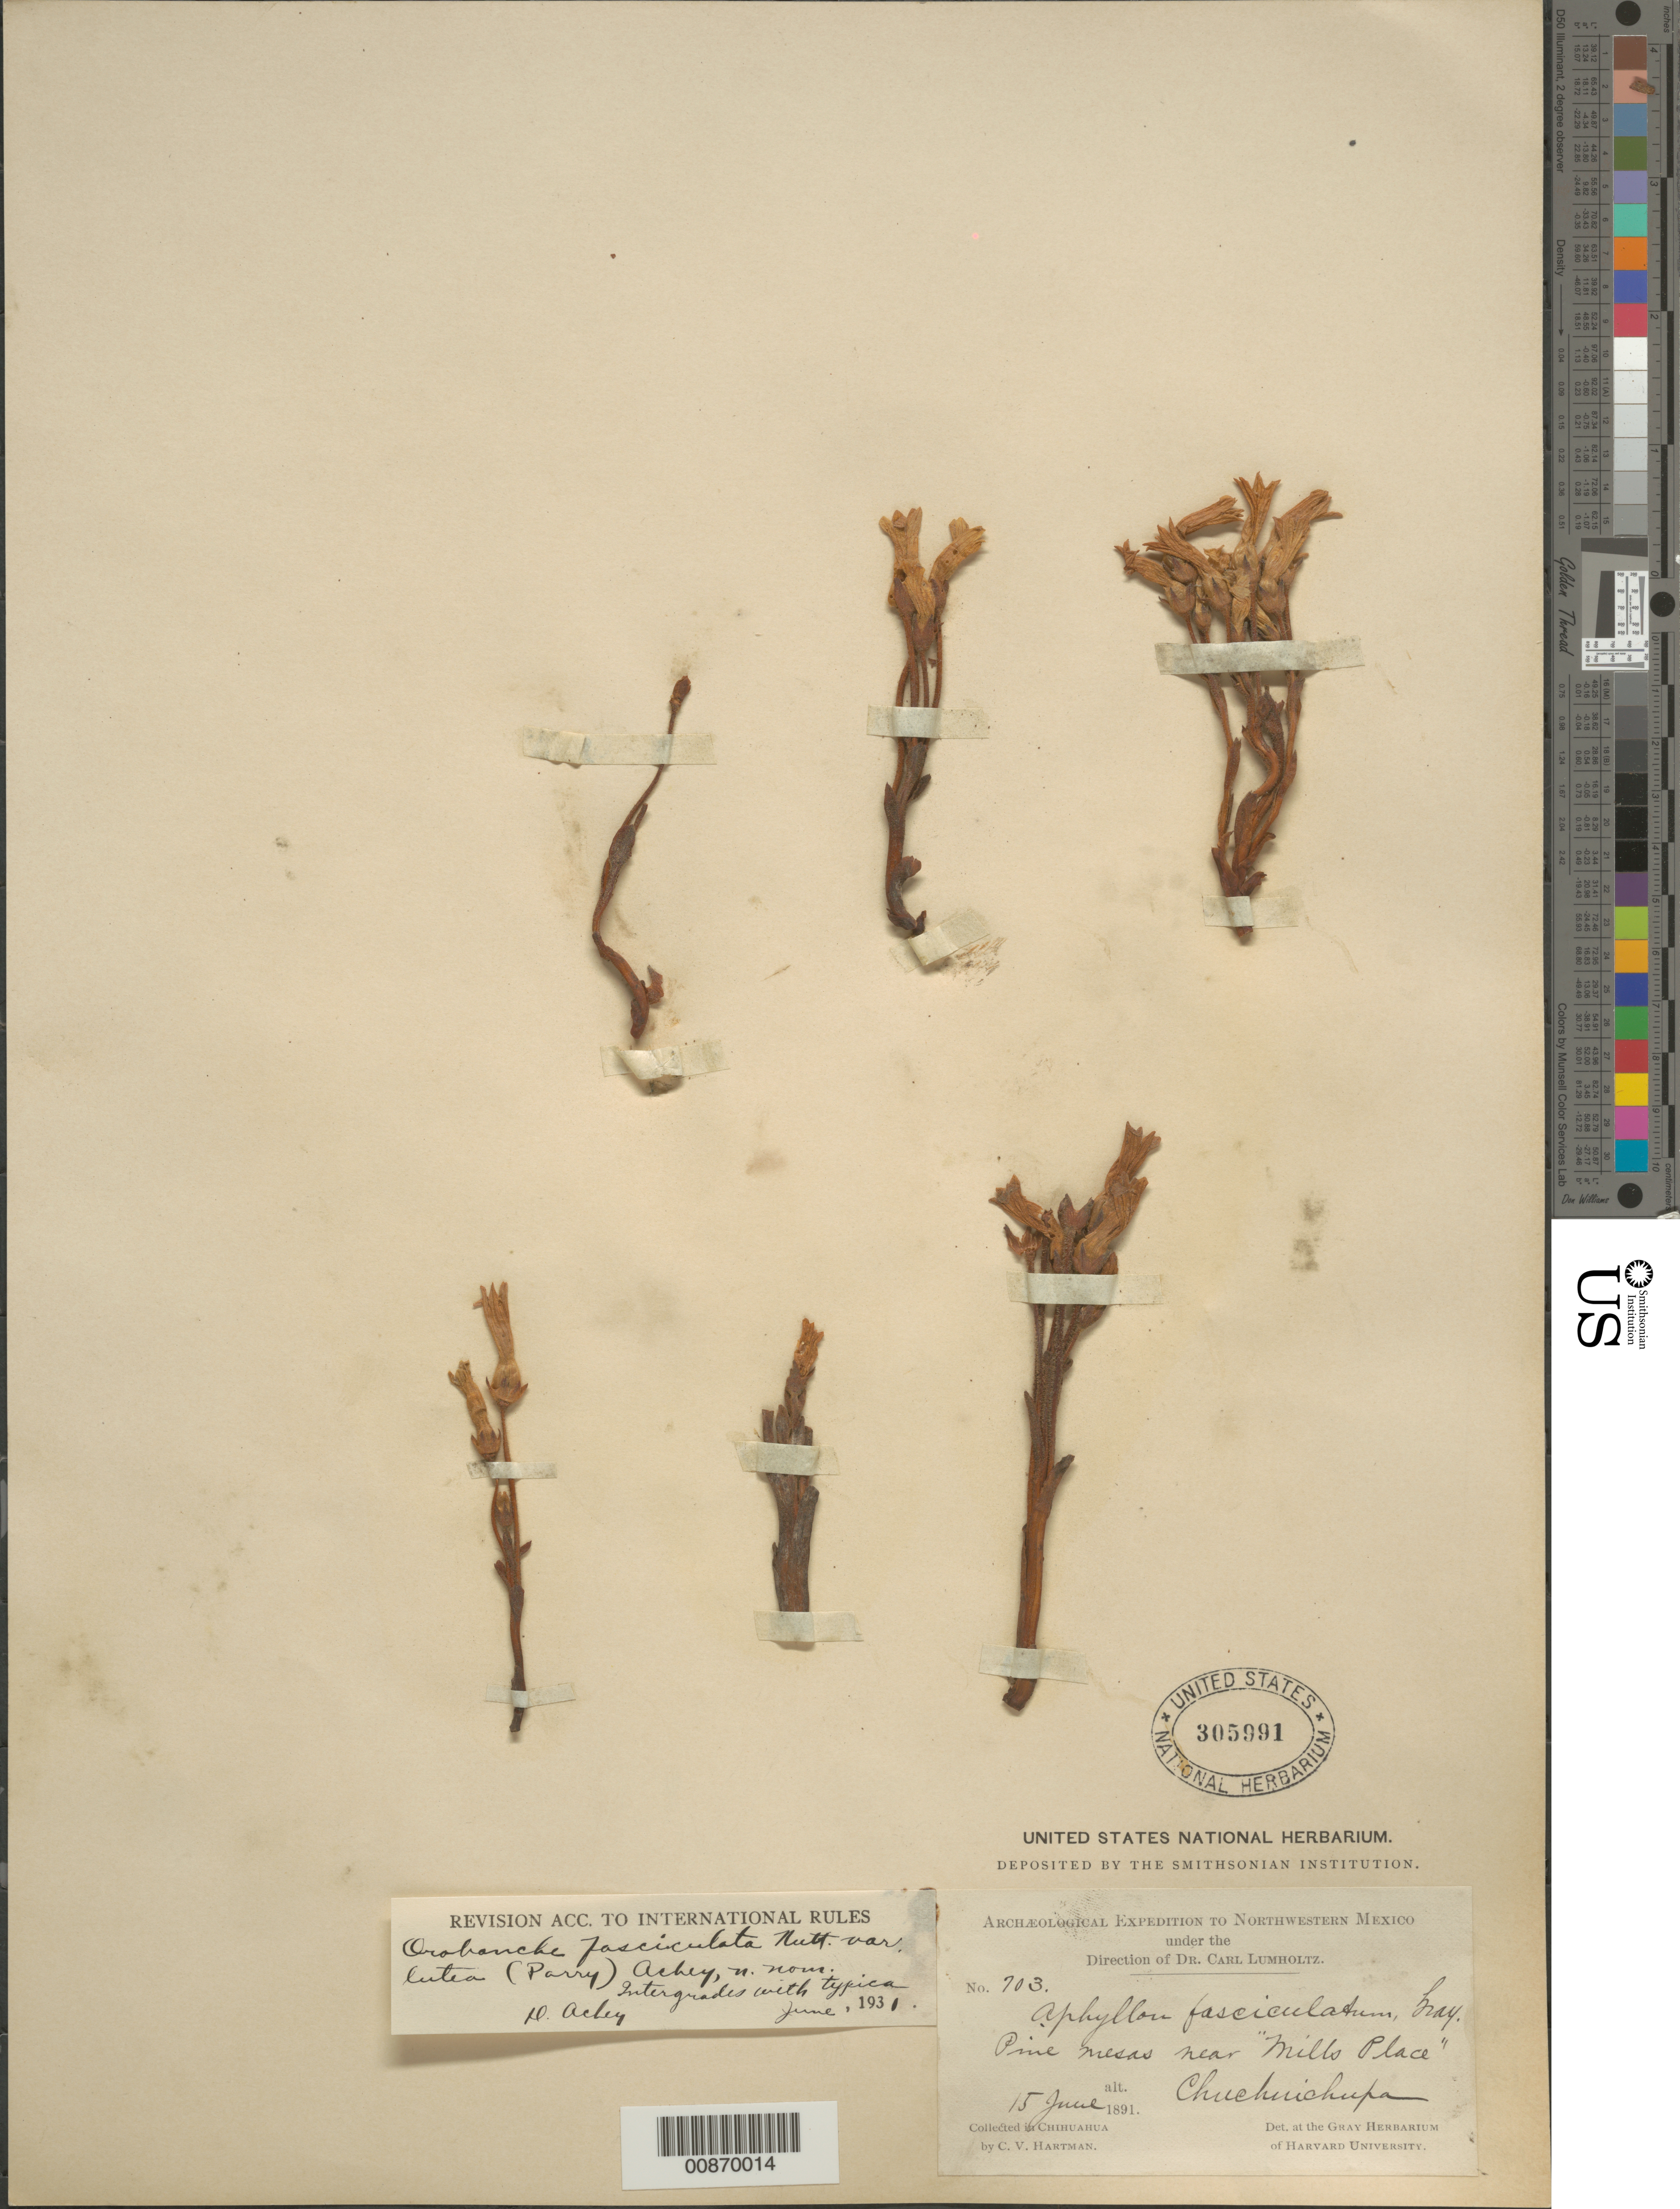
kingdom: Plantae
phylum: Tracheophyta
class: Magnoliopsida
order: Lamiales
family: Orobanchaceae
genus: Orobanche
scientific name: Orobanche fasciculata var. lutea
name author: Nutt.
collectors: C. V. Hartman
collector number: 703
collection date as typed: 15 Jun 1891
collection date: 1891-06-15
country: Mexico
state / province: Chihuahua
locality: Near "Mills Place", Chuchuichupa, Chihuahua.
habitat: Pine mesas.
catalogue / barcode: US 305991